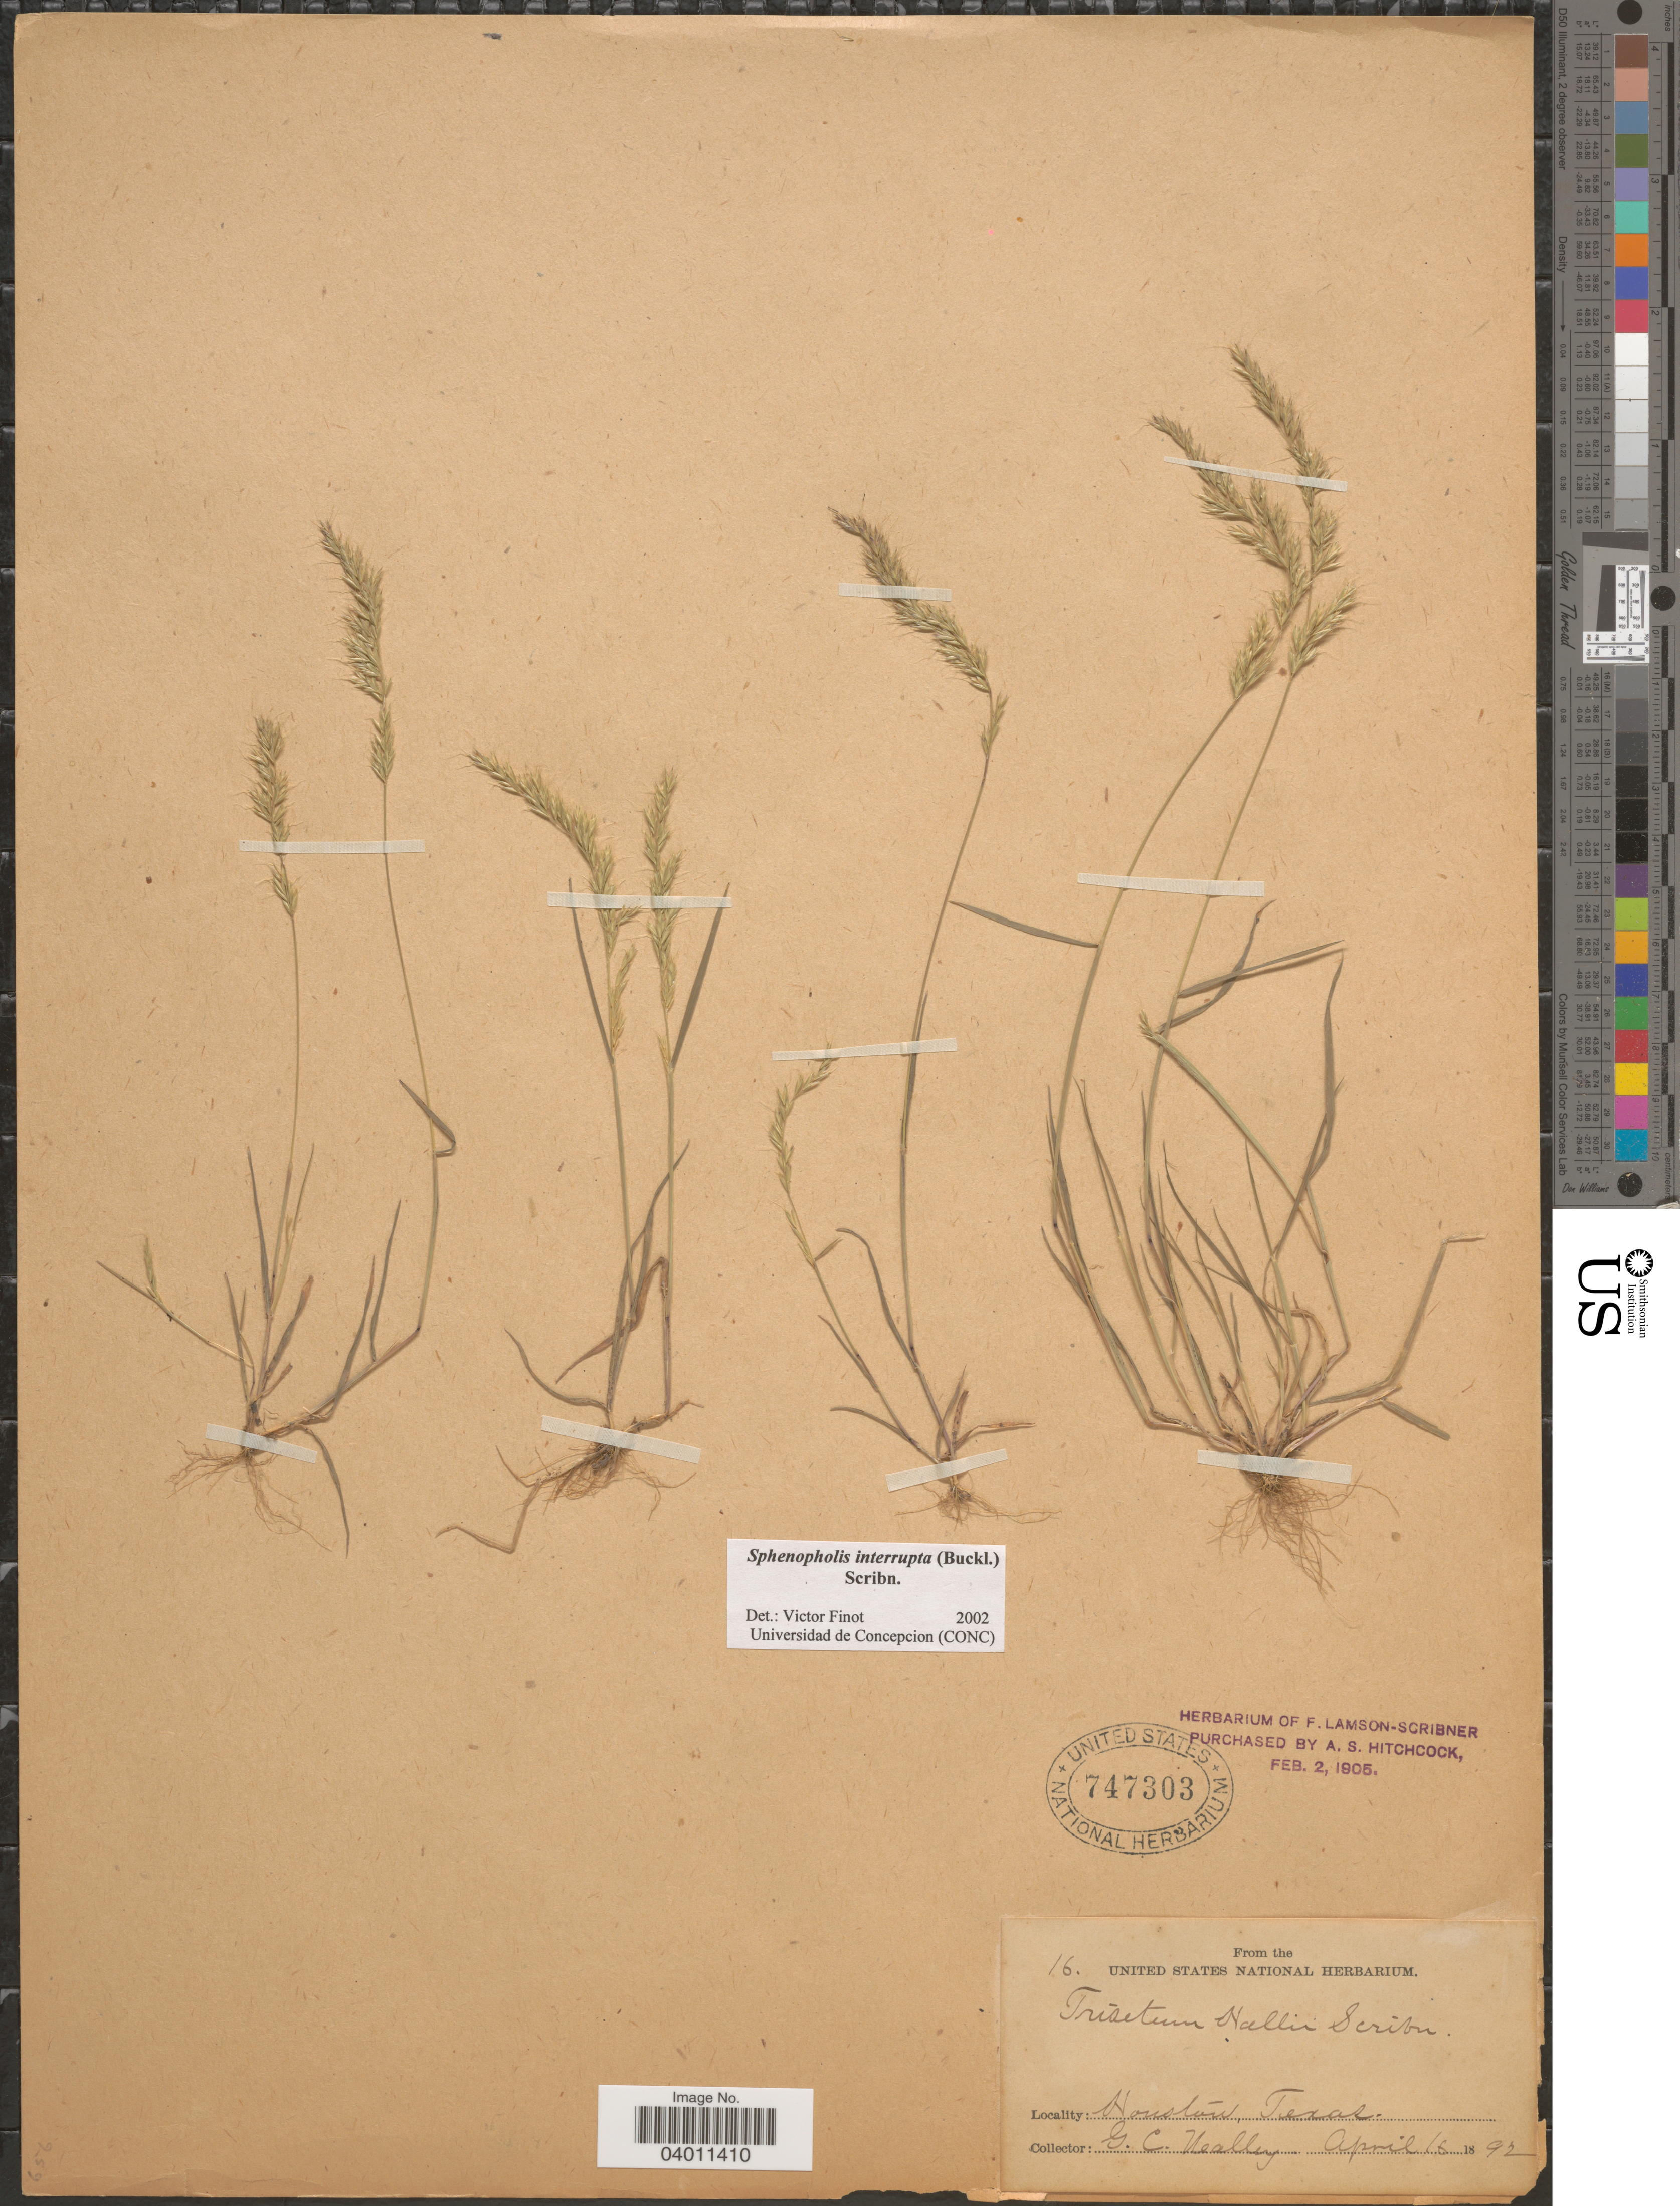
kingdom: Plantae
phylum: Tracheophyta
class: Liliopsida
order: Poales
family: Poaceae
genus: Sphenopholis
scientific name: Sphenopholis interrupta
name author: (Buckley) Scribn.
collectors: G. C. Nealley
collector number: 16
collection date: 1892-04-16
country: United States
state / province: Texas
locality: Houston.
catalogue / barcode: US 747303